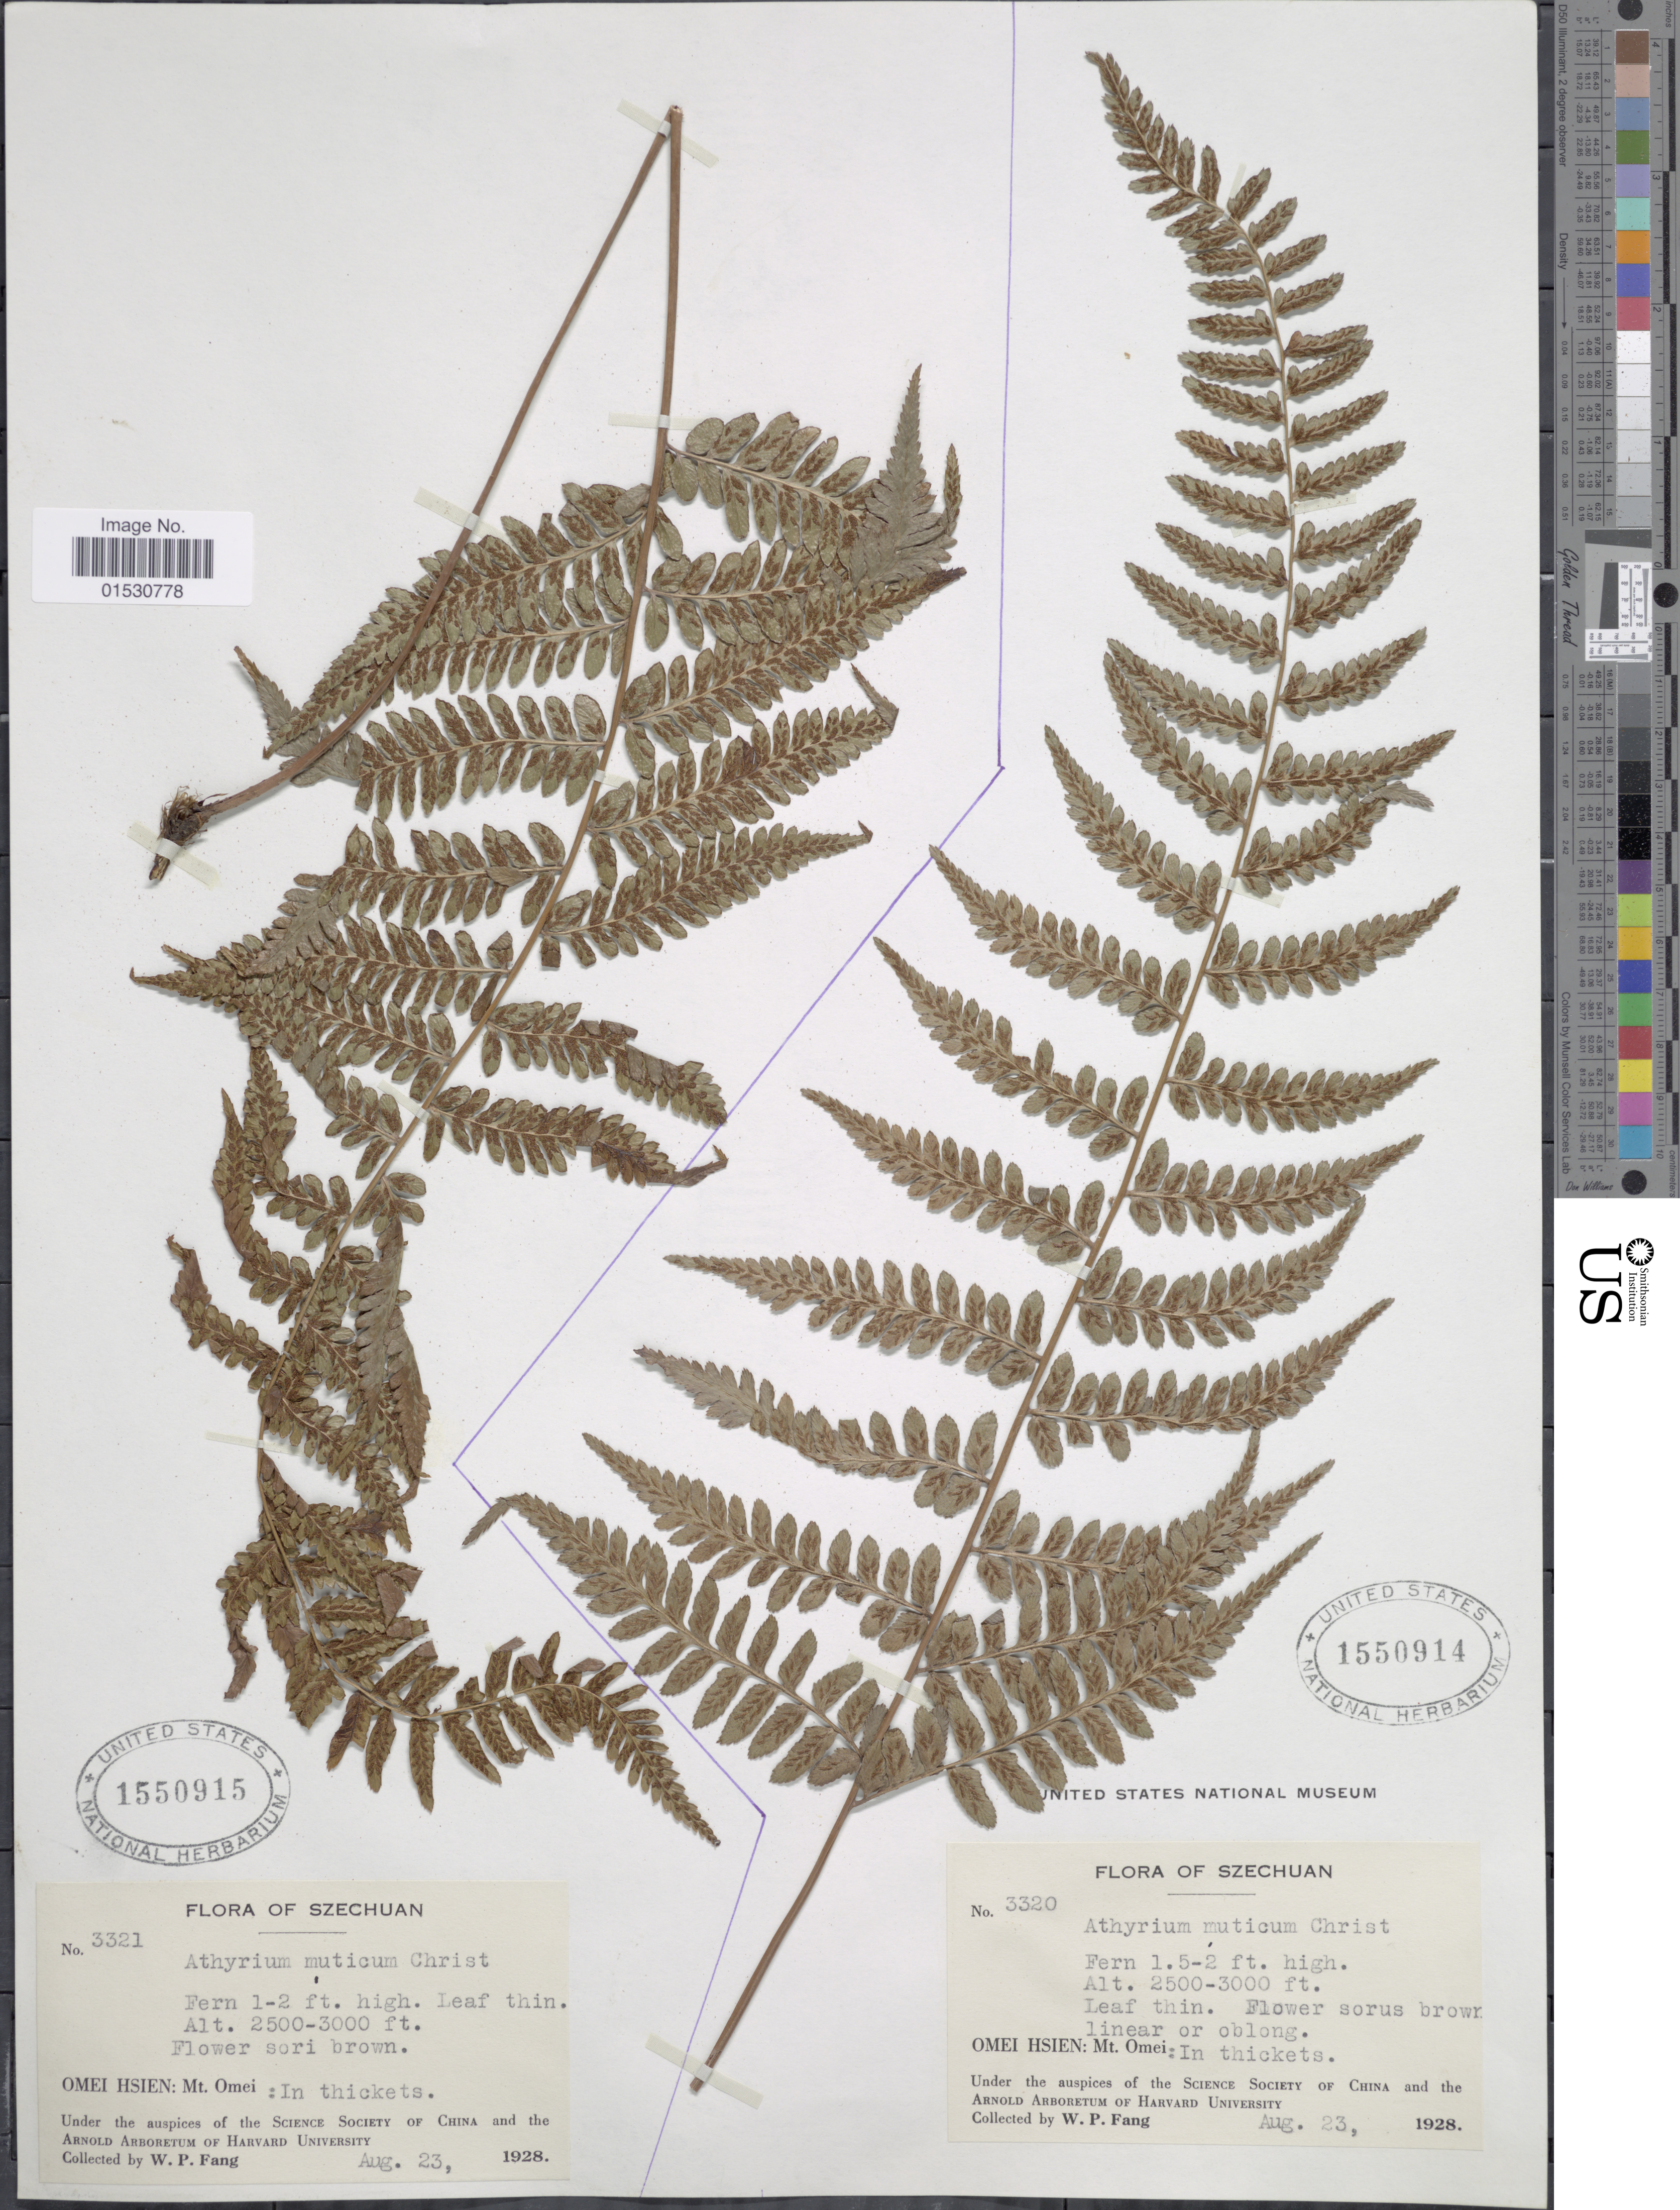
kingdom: Plantae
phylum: Tracheophyta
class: Polypodiopsida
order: Polypodiales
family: Athyriaceae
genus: Athyrium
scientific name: Athyrium muticum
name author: Christ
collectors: W. P. Fang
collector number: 3321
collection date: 1928-08-23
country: China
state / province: Sichuan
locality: Szechuan, Omei Hsien: Mt. Omei: in Thickets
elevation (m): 762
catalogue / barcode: US 1550915